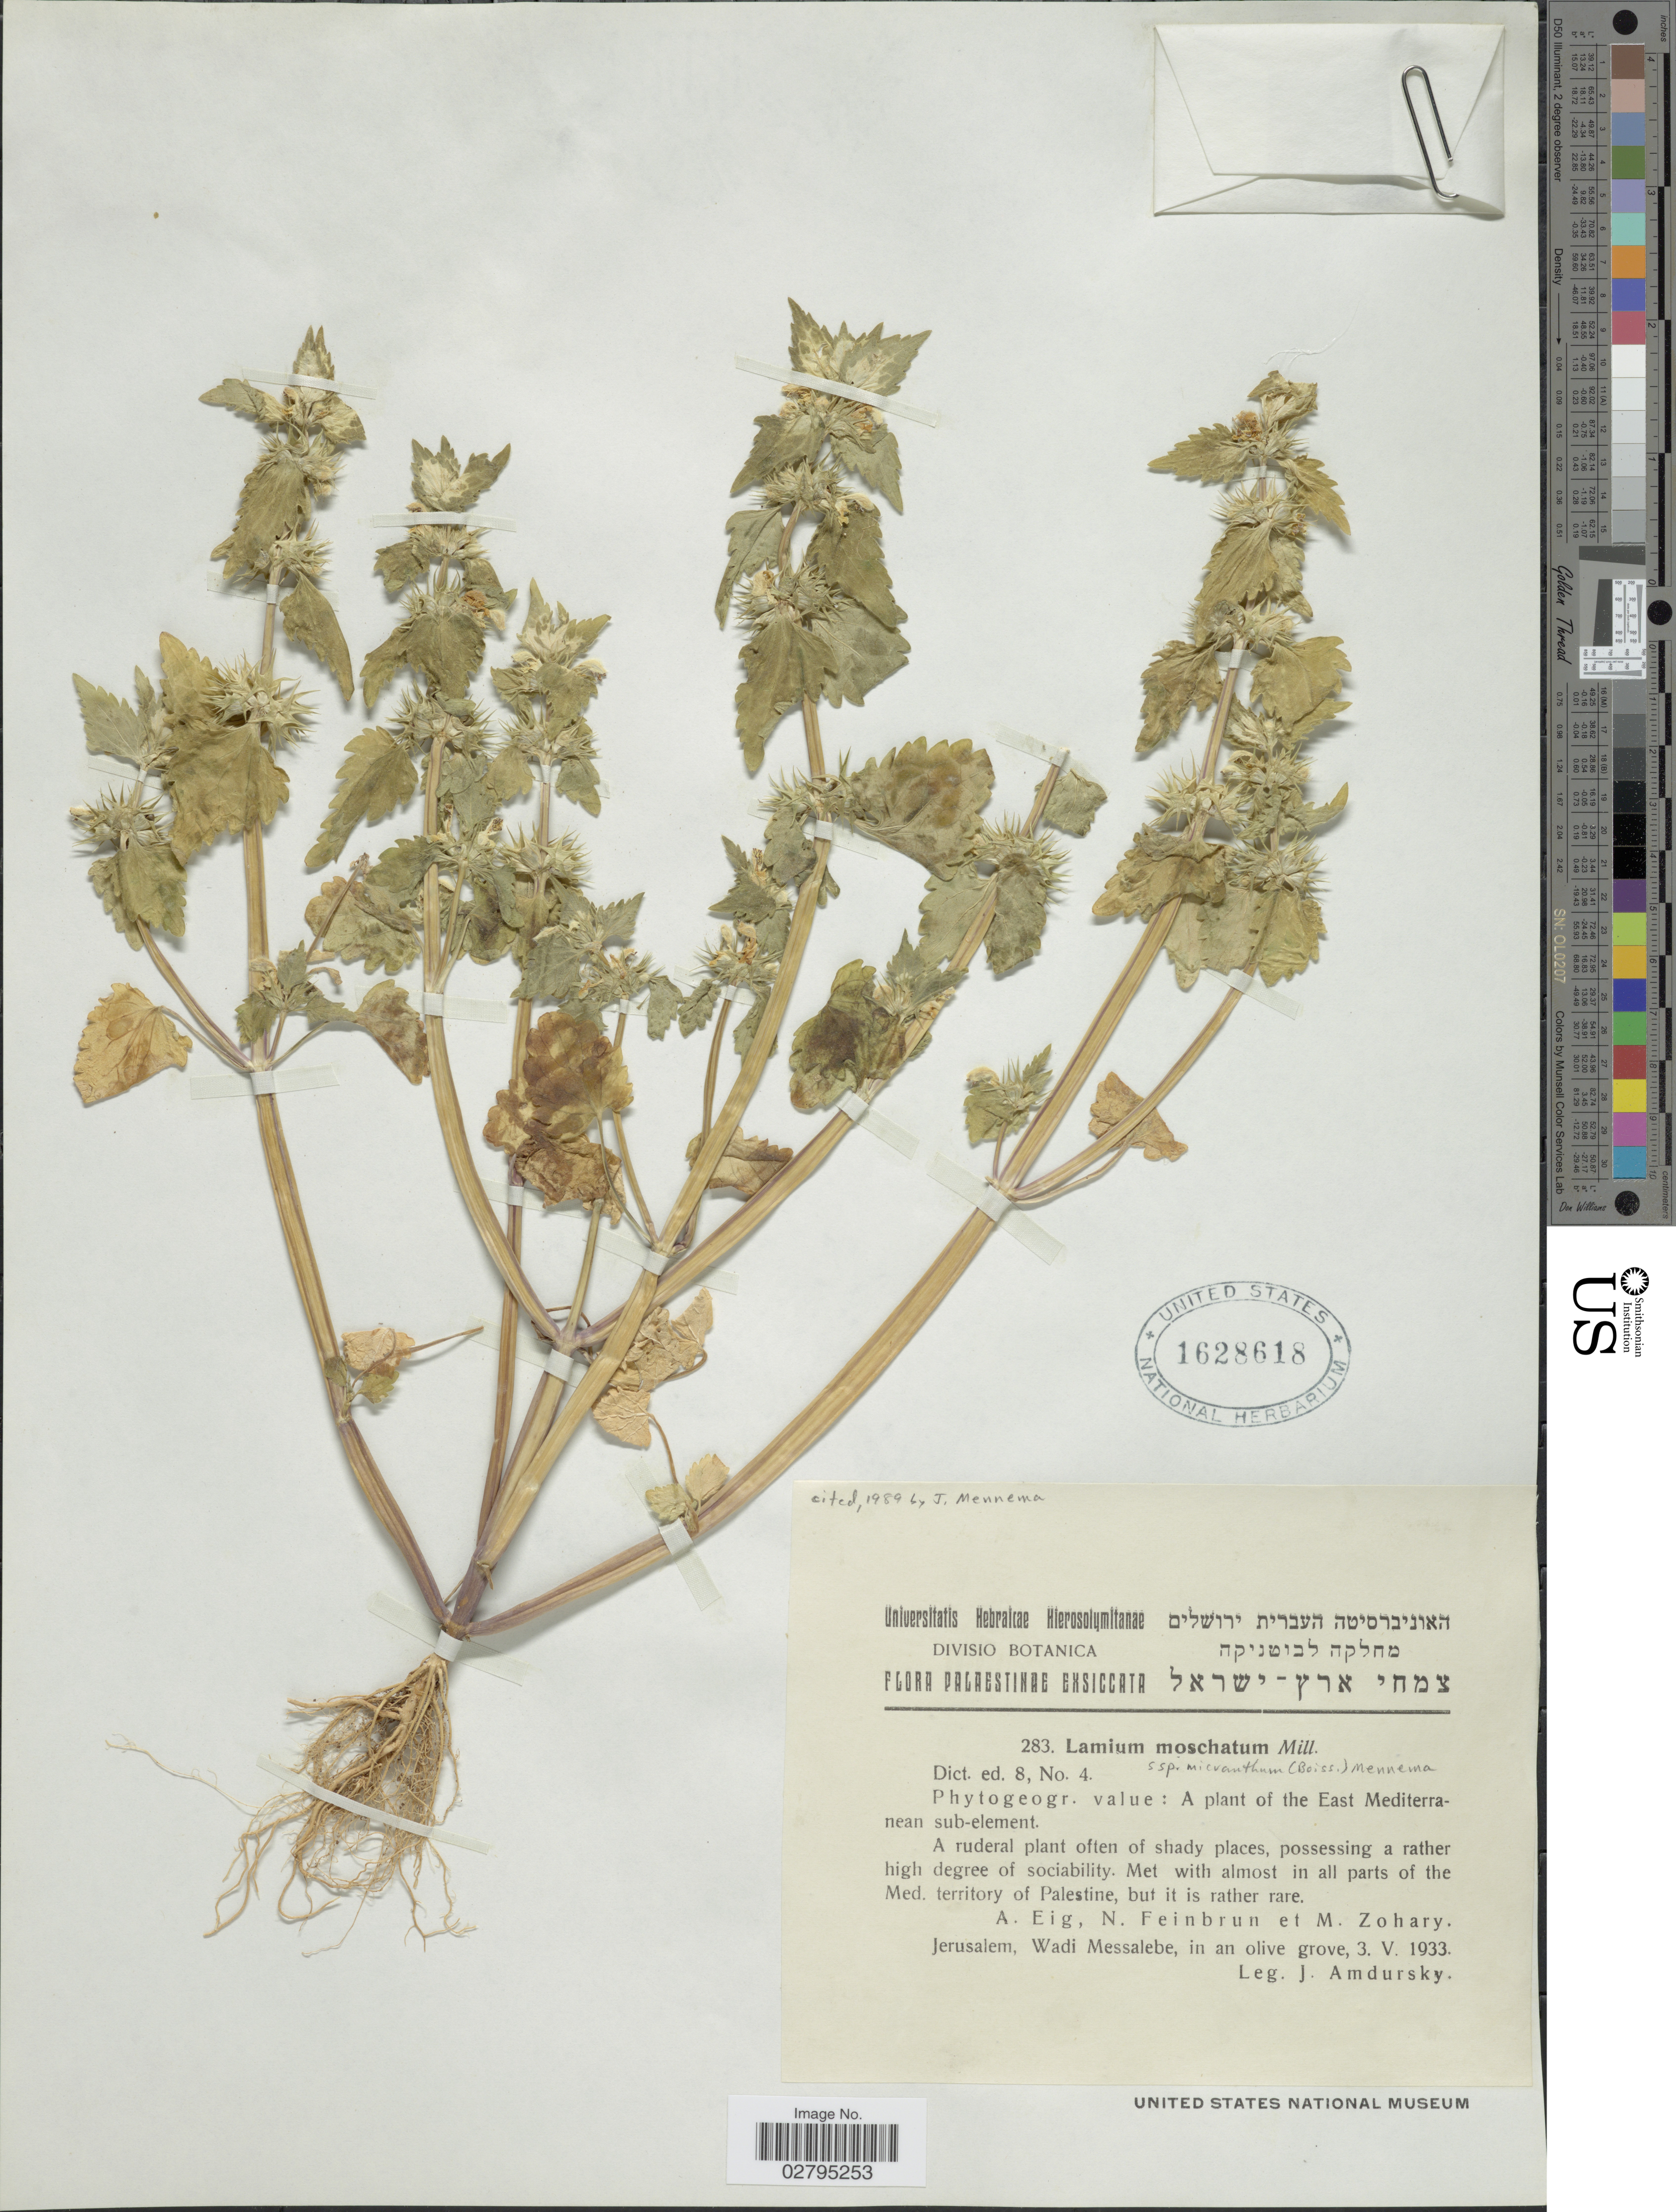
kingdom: Plantae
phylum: Tracheophyta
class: Magnoliopsida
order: Lamiales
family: Lamiaceae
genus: Lamium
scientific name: Lamium moschatum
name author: Mill.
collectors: I. Amdursky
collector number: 283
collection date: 1933-05-03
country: Israel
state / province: Jerusalem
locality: Palestinae, Wadi Messalebe, in an olive grove.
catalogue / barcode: US 1628618